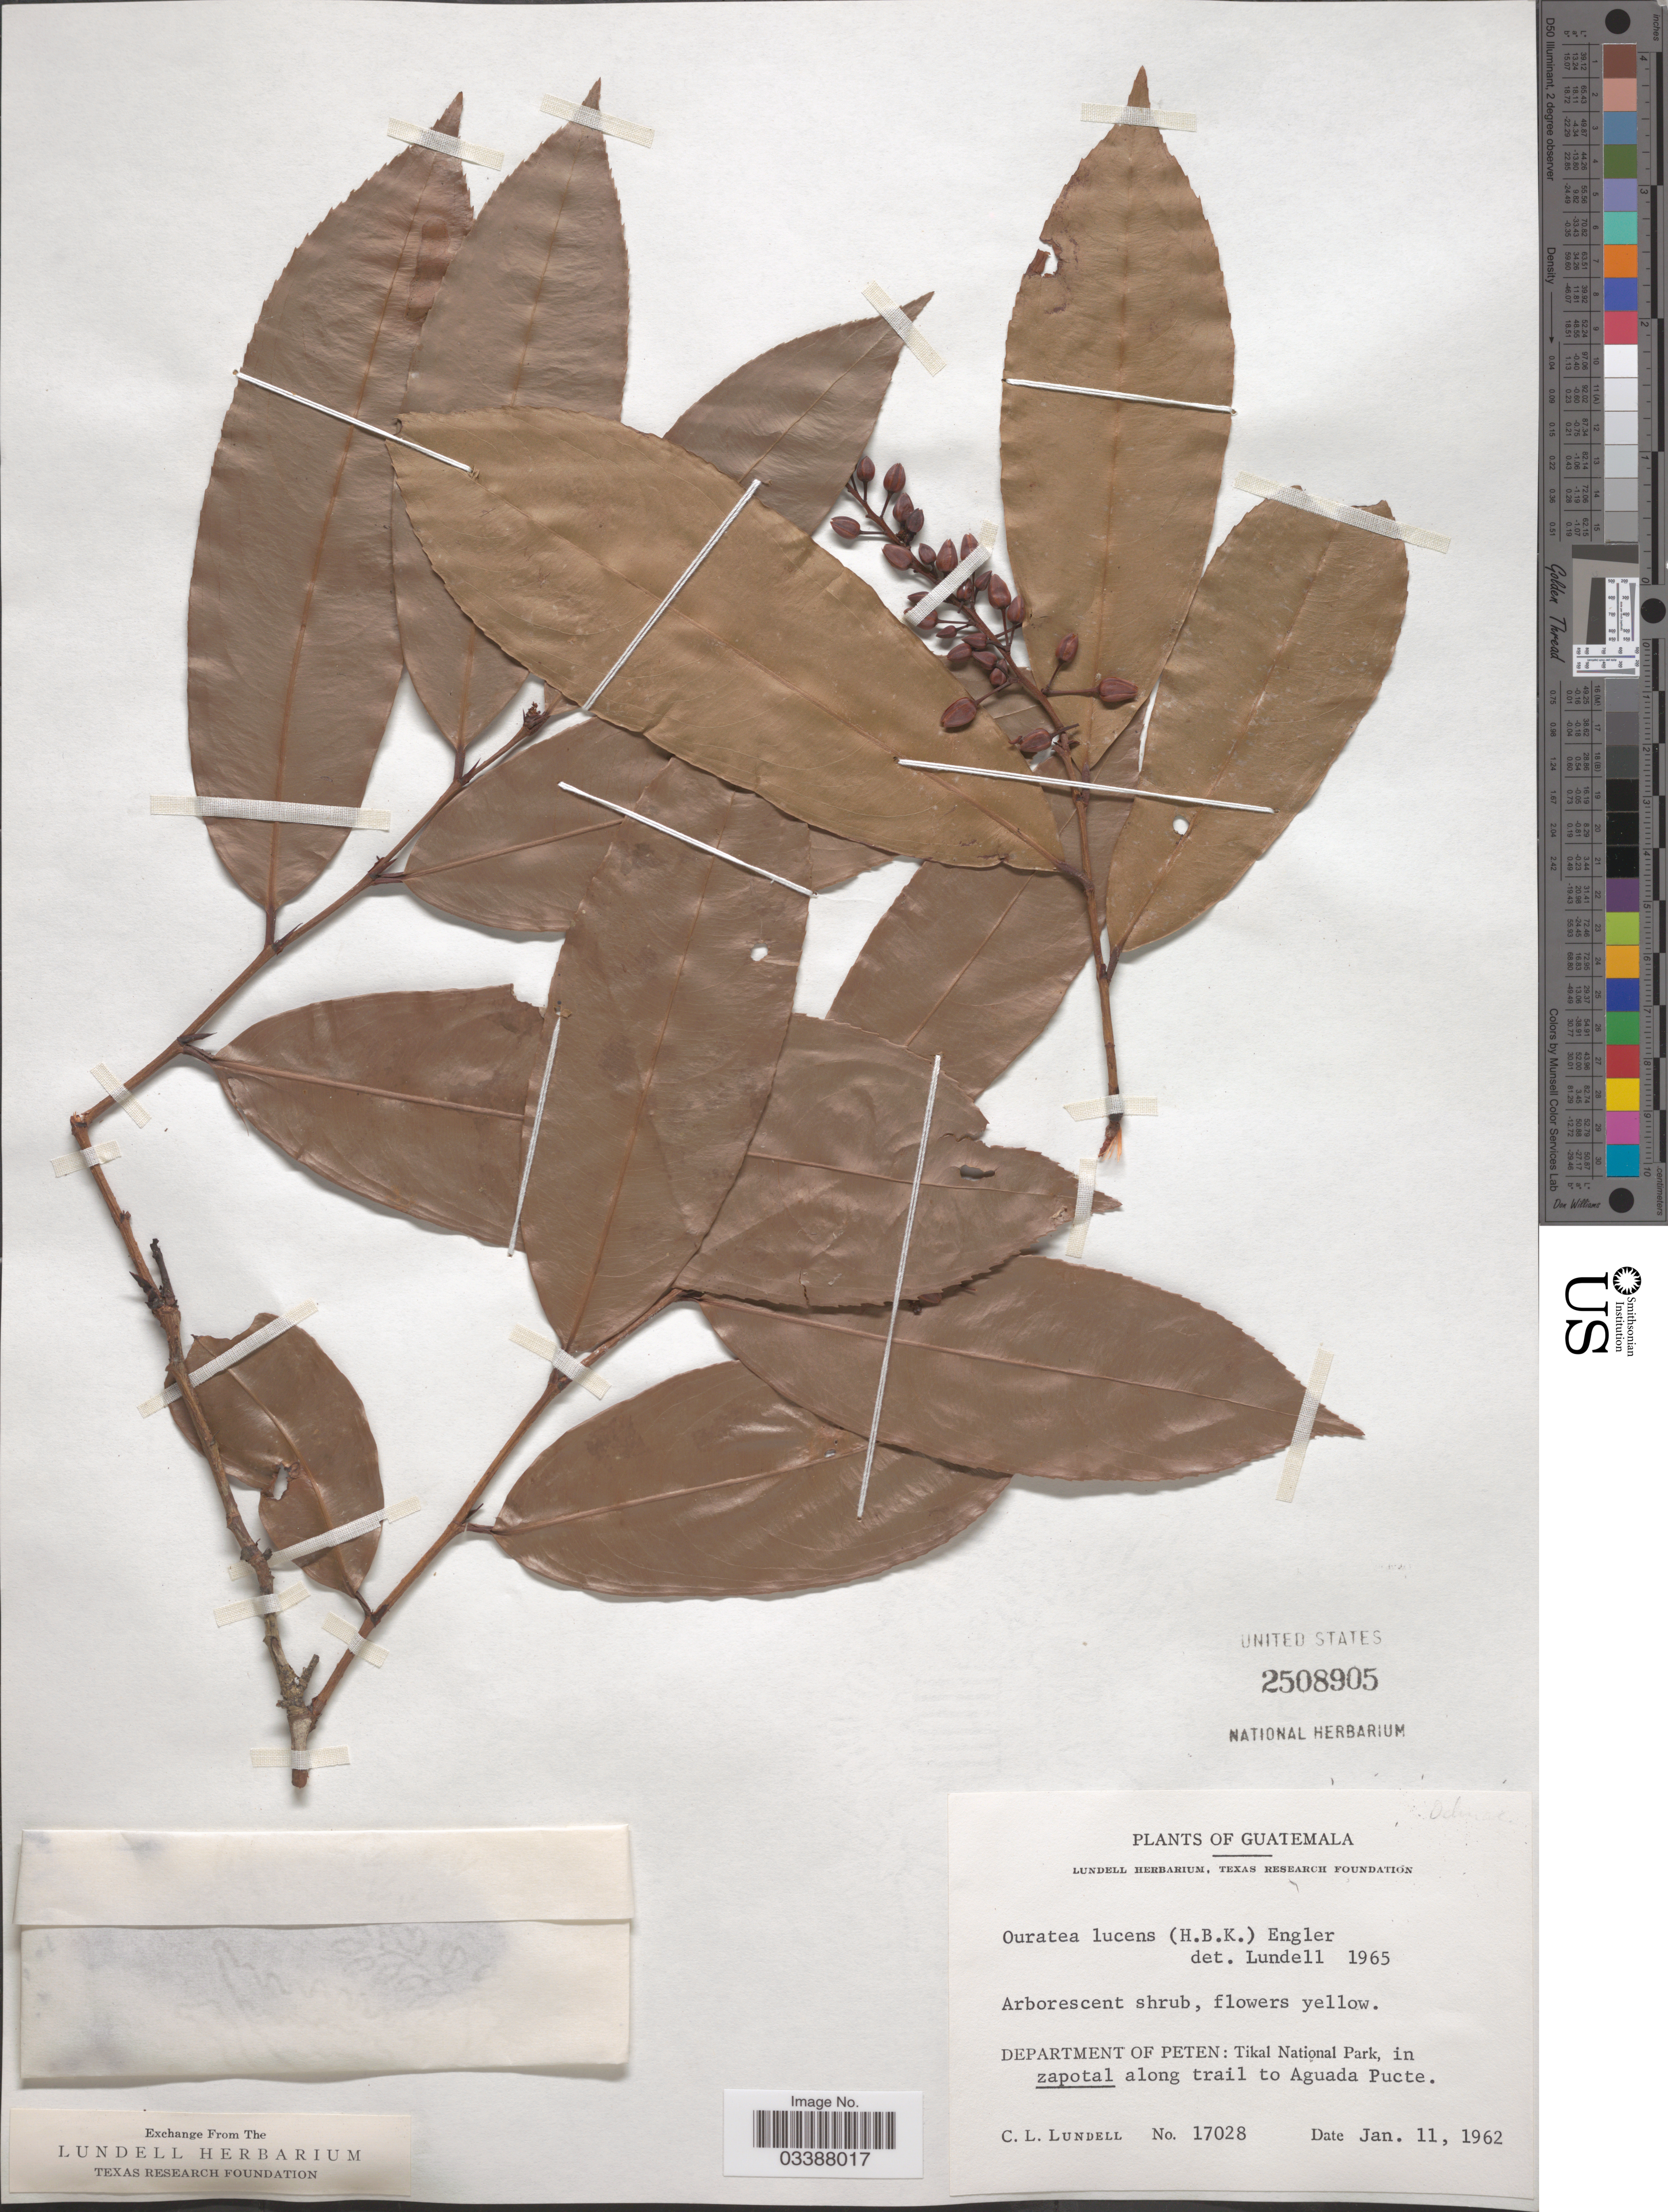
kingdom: Plantae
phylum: Tracheophyta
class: Magnoliopsida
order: Malpighiales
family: Ochnaceae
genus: Ouratea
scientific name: Ouratea lucens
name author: (Kunth) Engl.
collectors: C. L. Lundell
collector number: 17028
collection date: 1962-01-11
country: Guatemala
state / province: El Petén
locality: Department of Peten: Tikal National Park, in zapotal along trail to Aguada Pucte.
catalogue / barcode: US 2508905